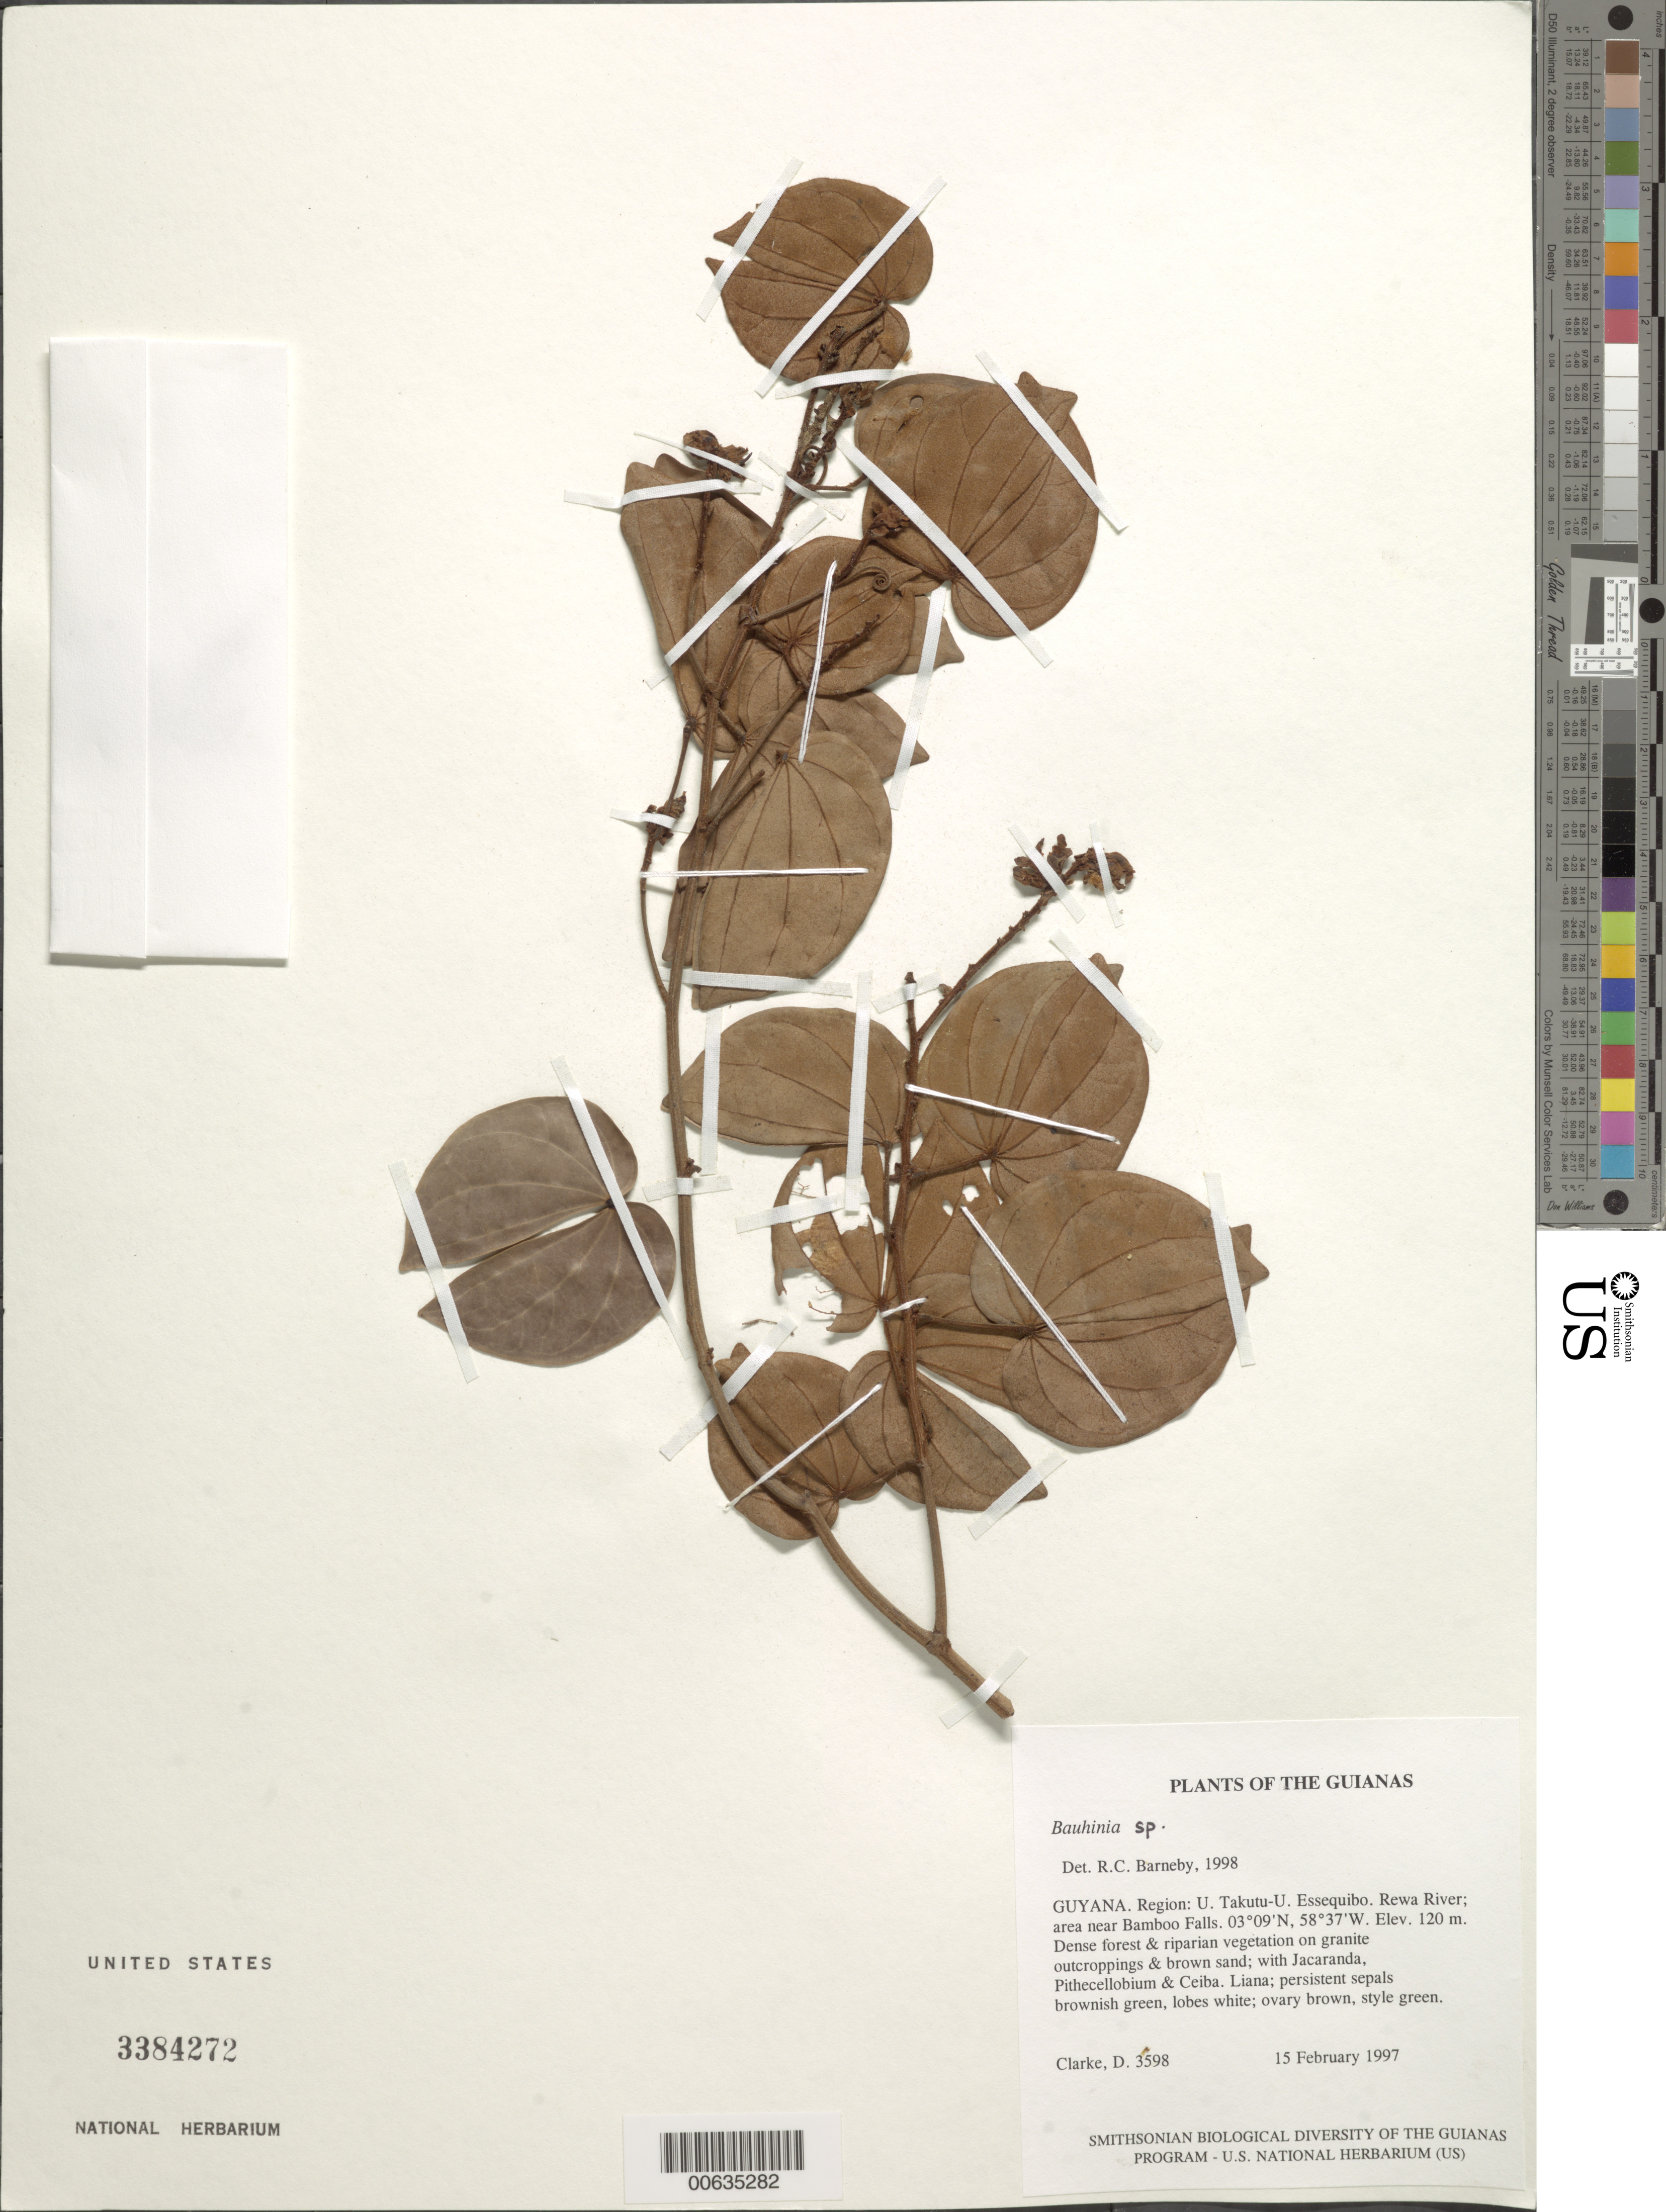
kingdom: Plantae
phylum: Tracheophyta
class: Magnoliopsida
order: Fabales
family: Fabaceae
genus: Bauhinia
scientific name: Bauhinia sp.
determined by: Barneby, Rupert C., (NY)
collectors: H. D. Clarke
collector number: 3598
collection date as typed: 15 February 1997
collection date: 1997-02-15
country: Guyana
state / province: U. Takutu-U. Essequibo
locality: Rewa River; area near Bamboo Falls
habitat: Dense forest & riparian vegetation on granite outcroppings & brown sand; with Jacaranda, Pithecellobium & Ceiba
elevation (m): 120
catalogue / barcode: US 3384272